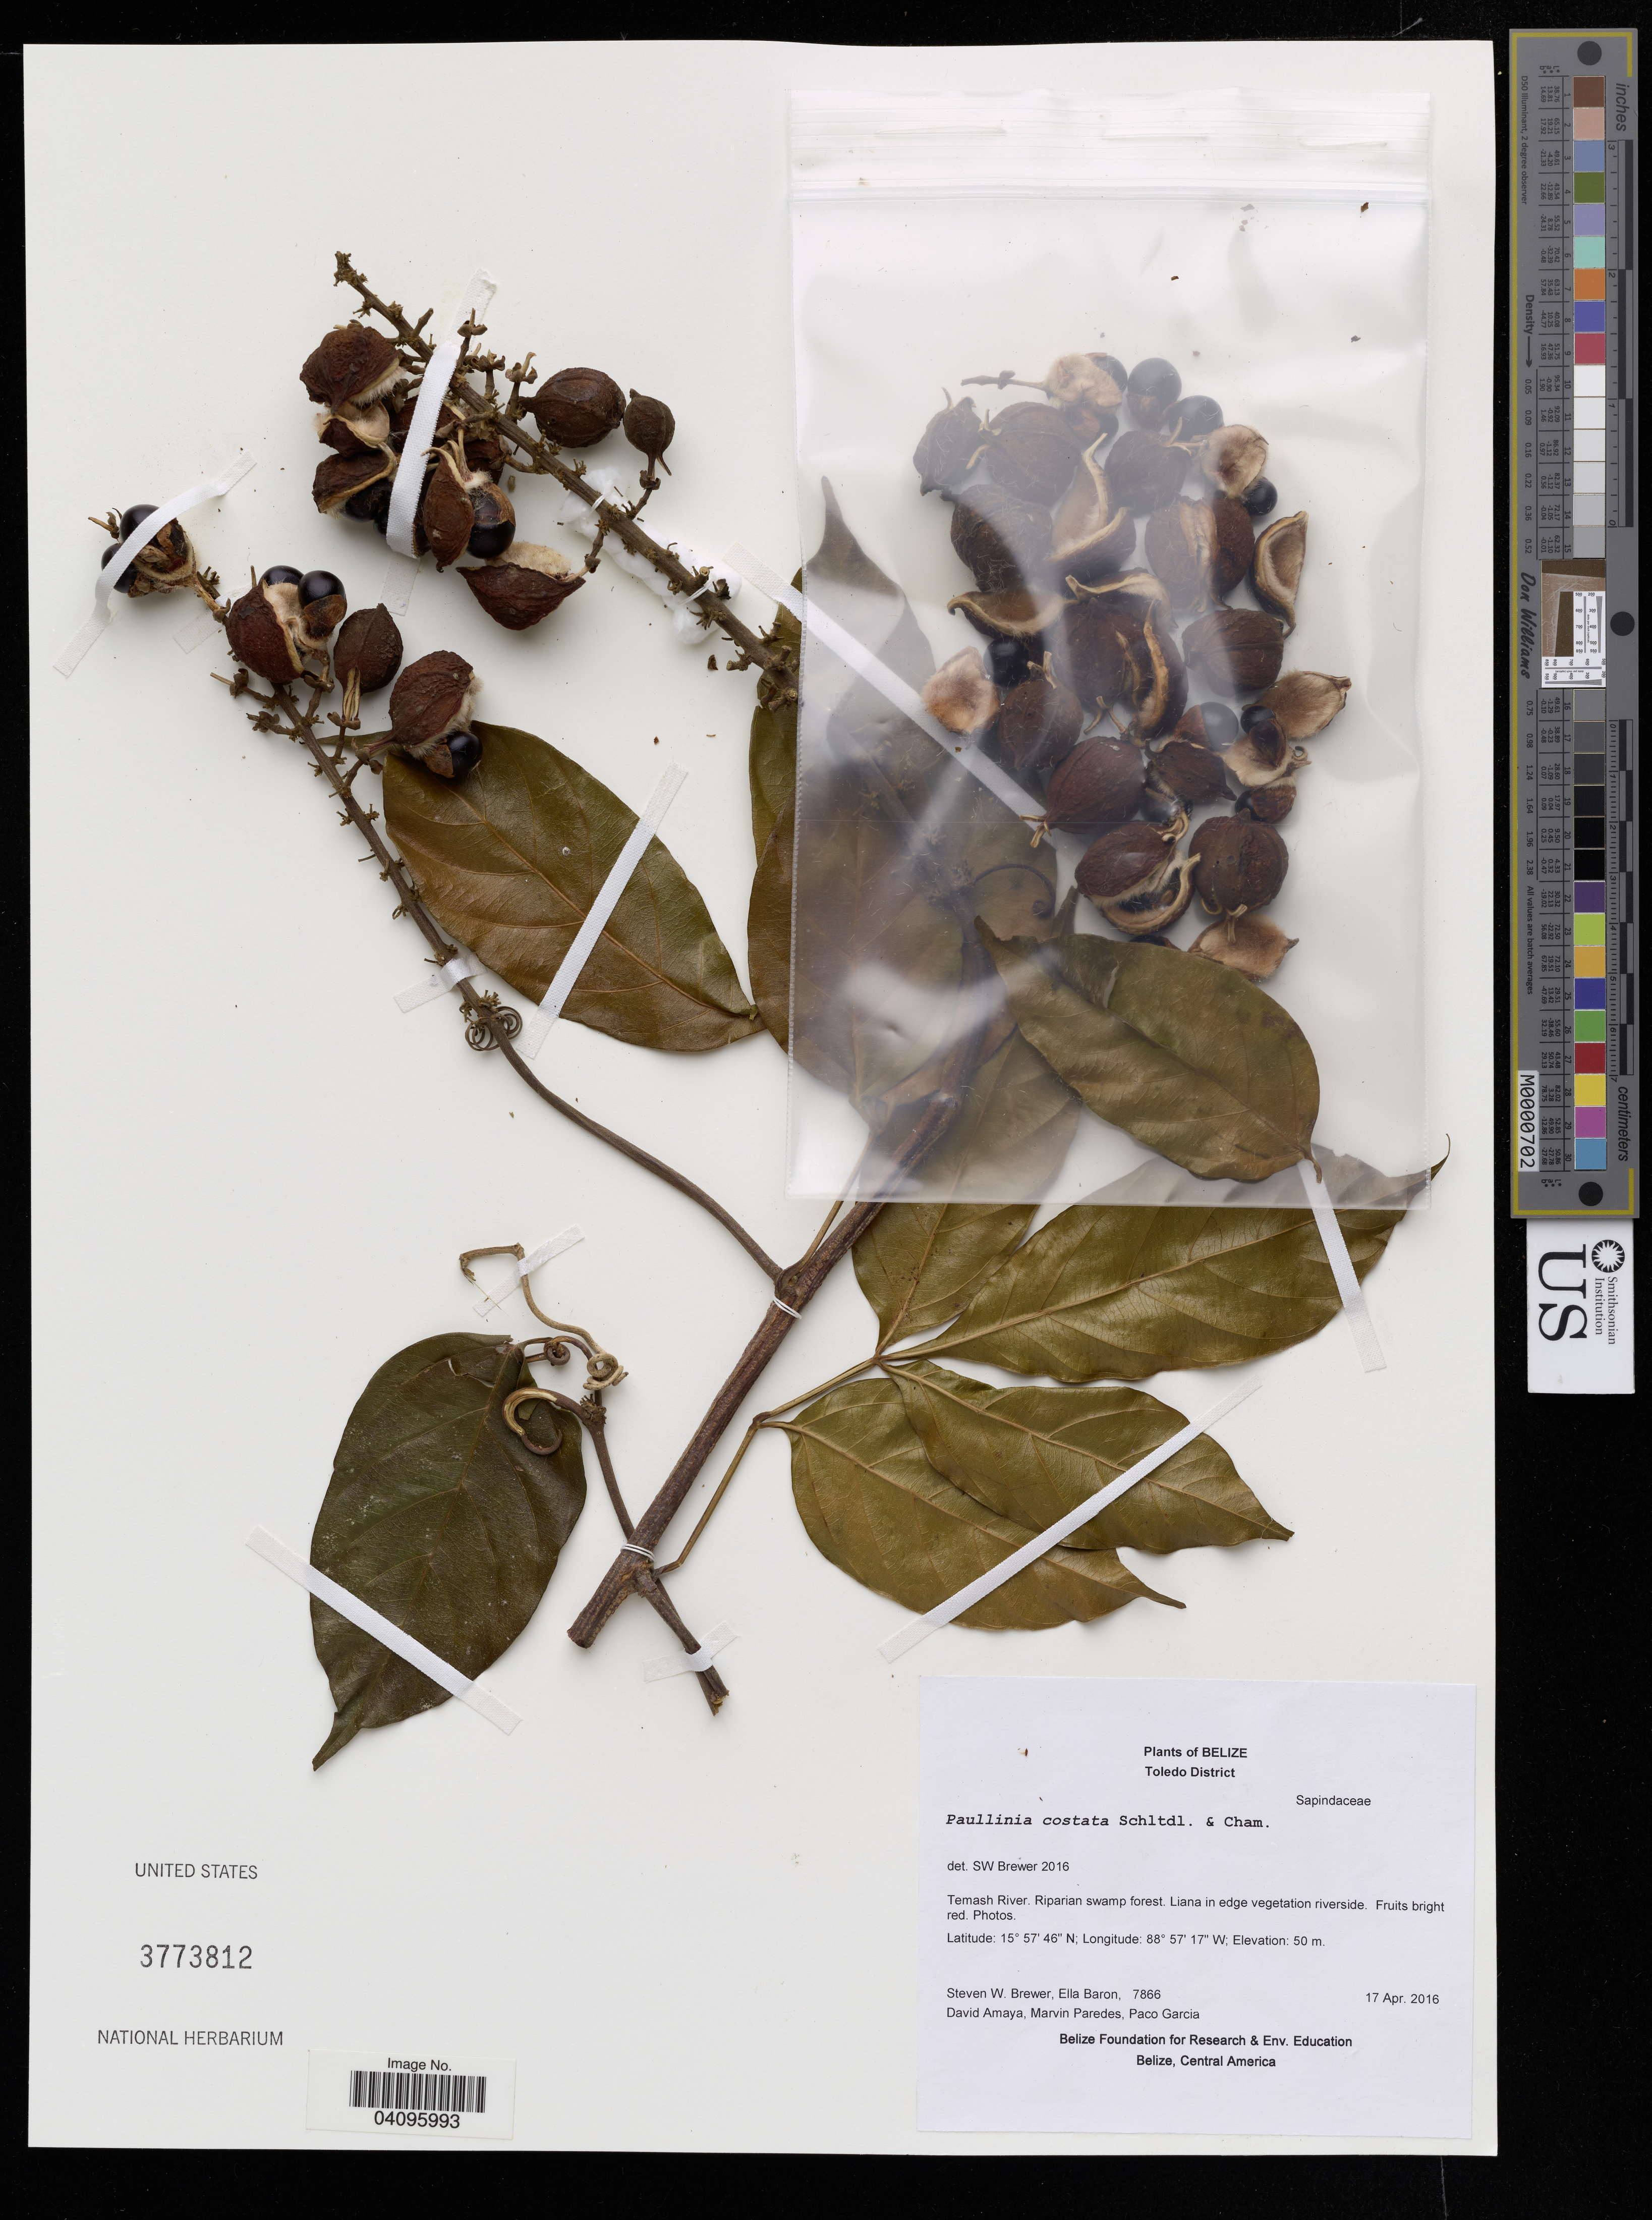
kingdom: Plantae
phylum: Tracheophyta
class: Magnoliopsida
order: Sapindales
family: Sapindaceae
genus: Paullinia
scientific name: Paullinia costata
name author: Schltdl. & Cham.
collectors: S. W. Brewer, E. Baron, D. Amaya & M. Paredes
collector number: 7866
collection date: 2016-04-17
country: Belize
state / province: Toledo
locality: Temash River. Riparian swamp forest. Liana in edge vegetation riverside.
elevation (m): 50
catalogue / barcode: US 3773812